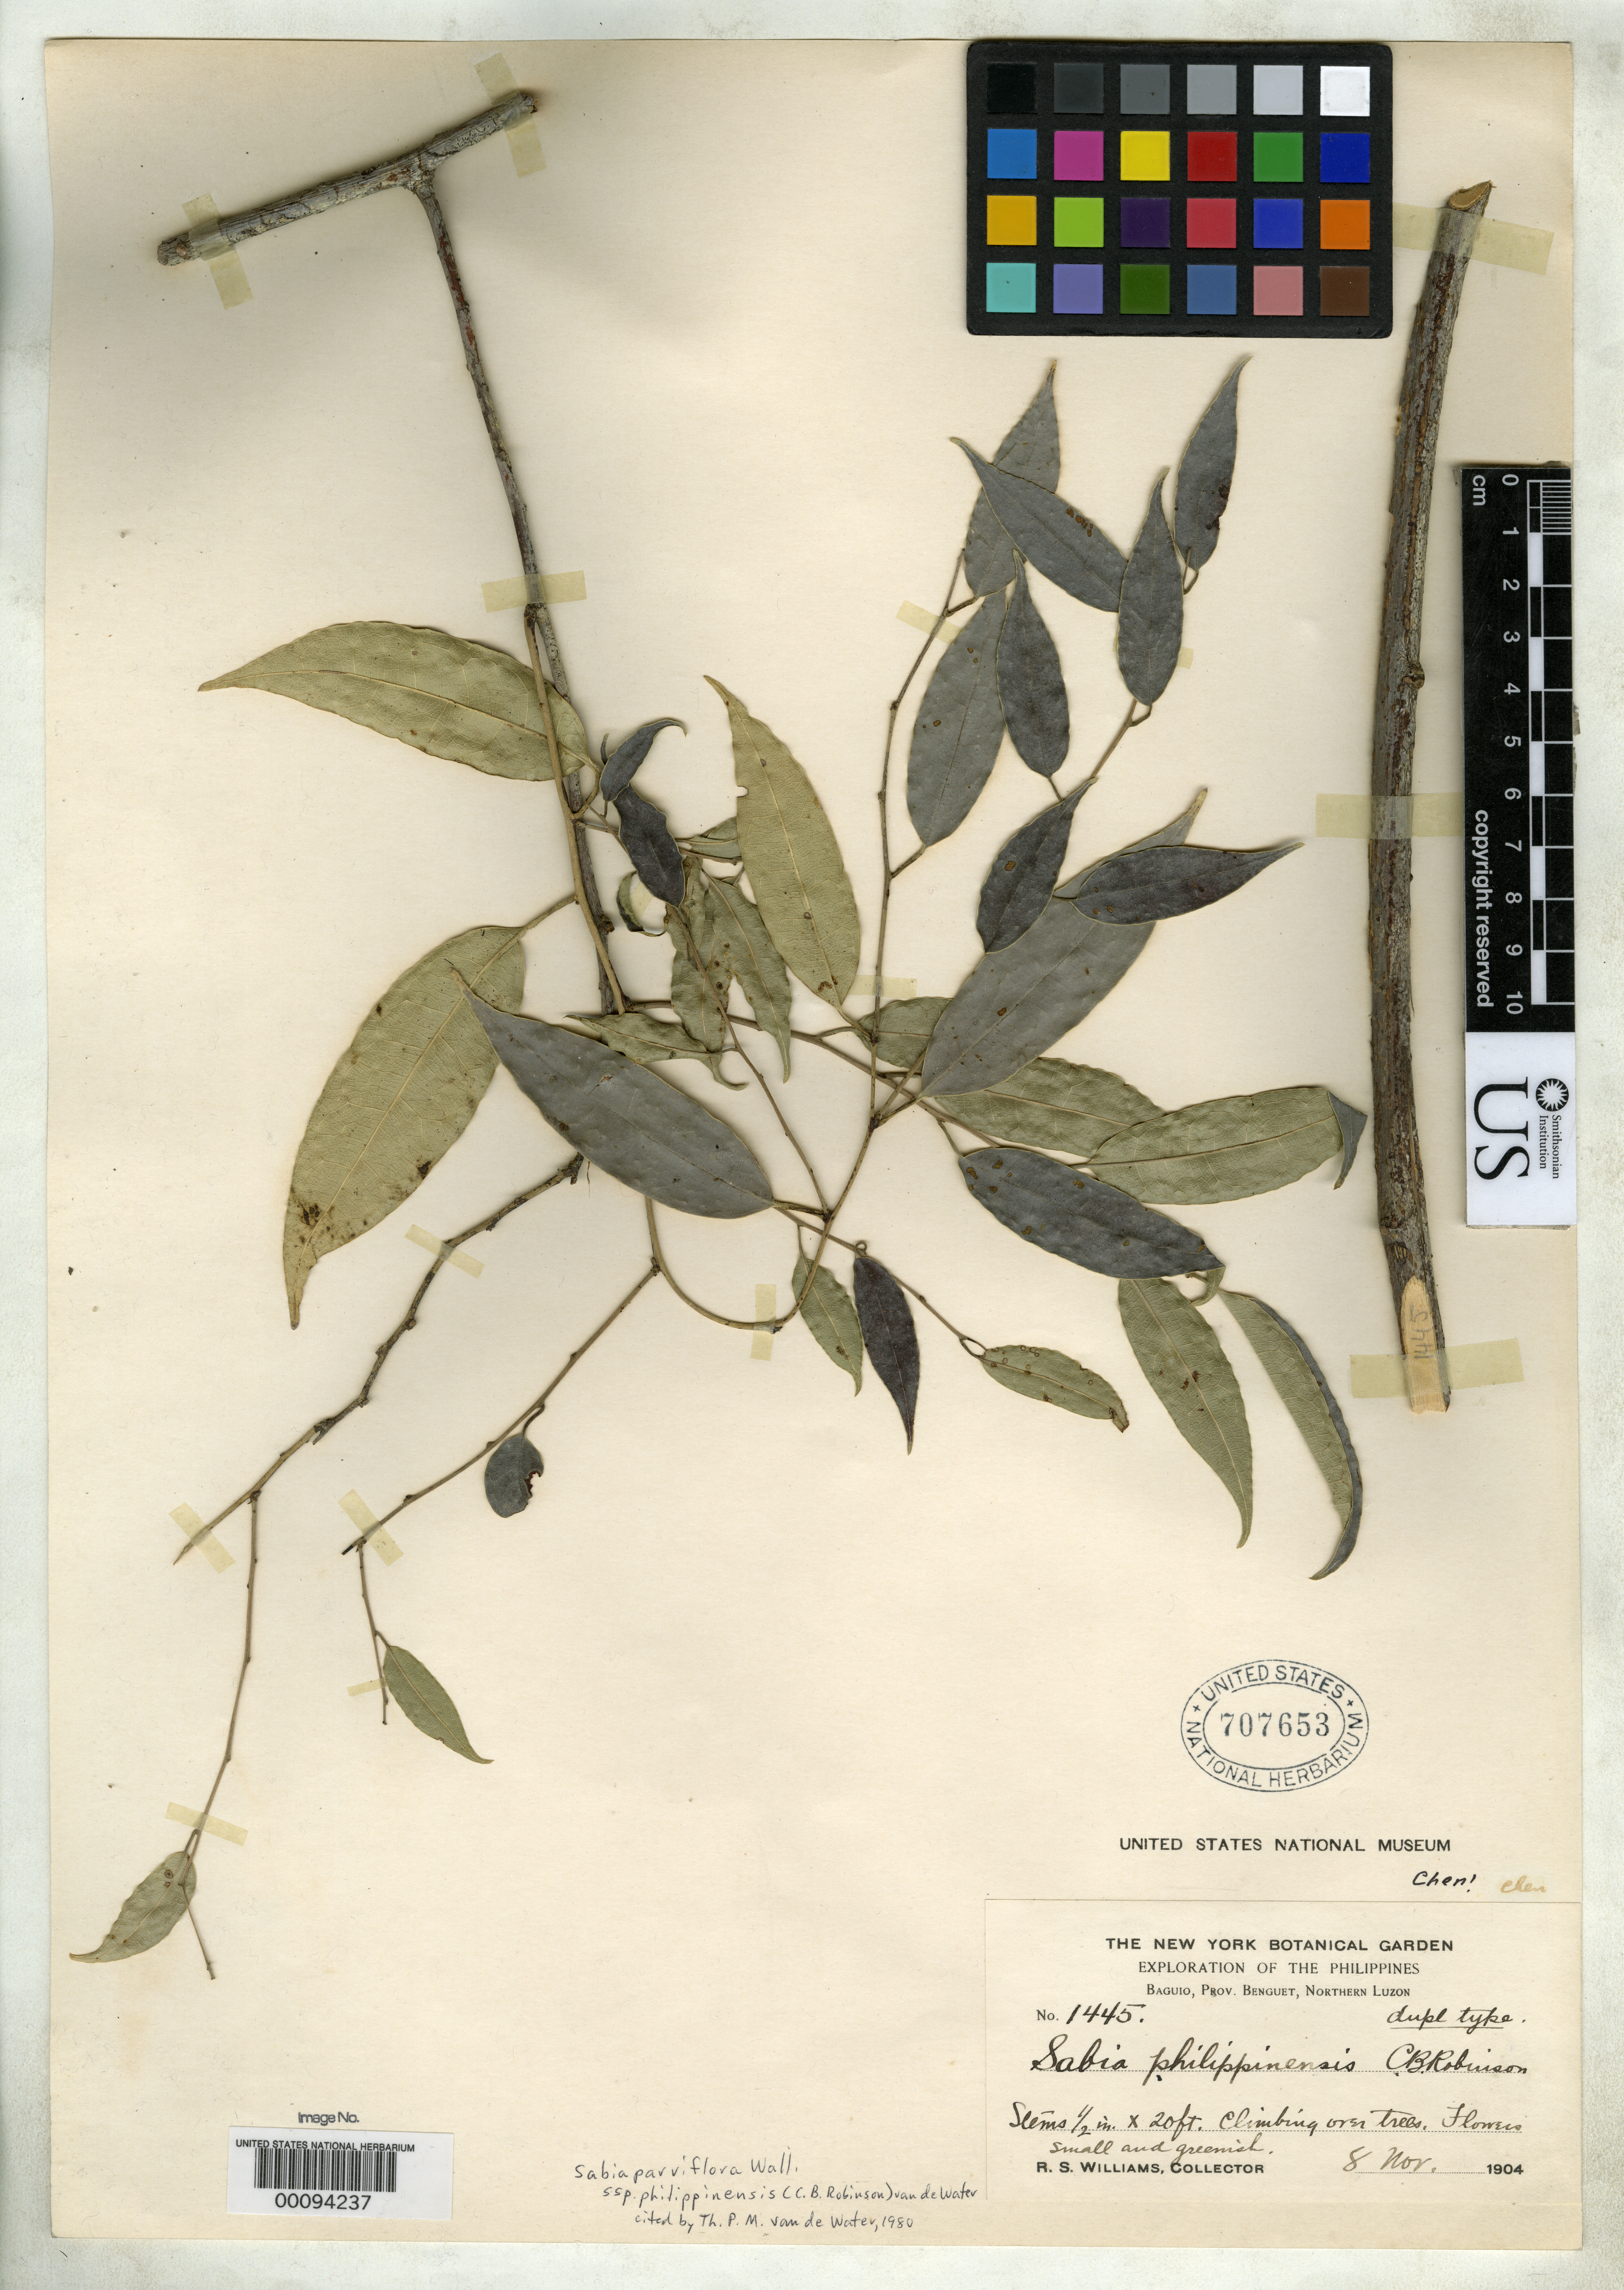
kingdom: Plantae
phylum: Tracheophyta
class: Magnoliopsida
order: Proteales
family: Sabiaceae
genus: Sabia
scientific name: Sabia philippinensis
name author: C.B. Rob.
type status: Isotype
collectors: R. S. Williams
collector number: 1445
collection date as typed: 08 Nov 1904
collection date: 1904-11-08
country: Philippines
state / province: Cordillera (Administrative Region)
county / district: Benguet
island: Luzon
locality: Baguio.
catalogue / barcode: US 707653